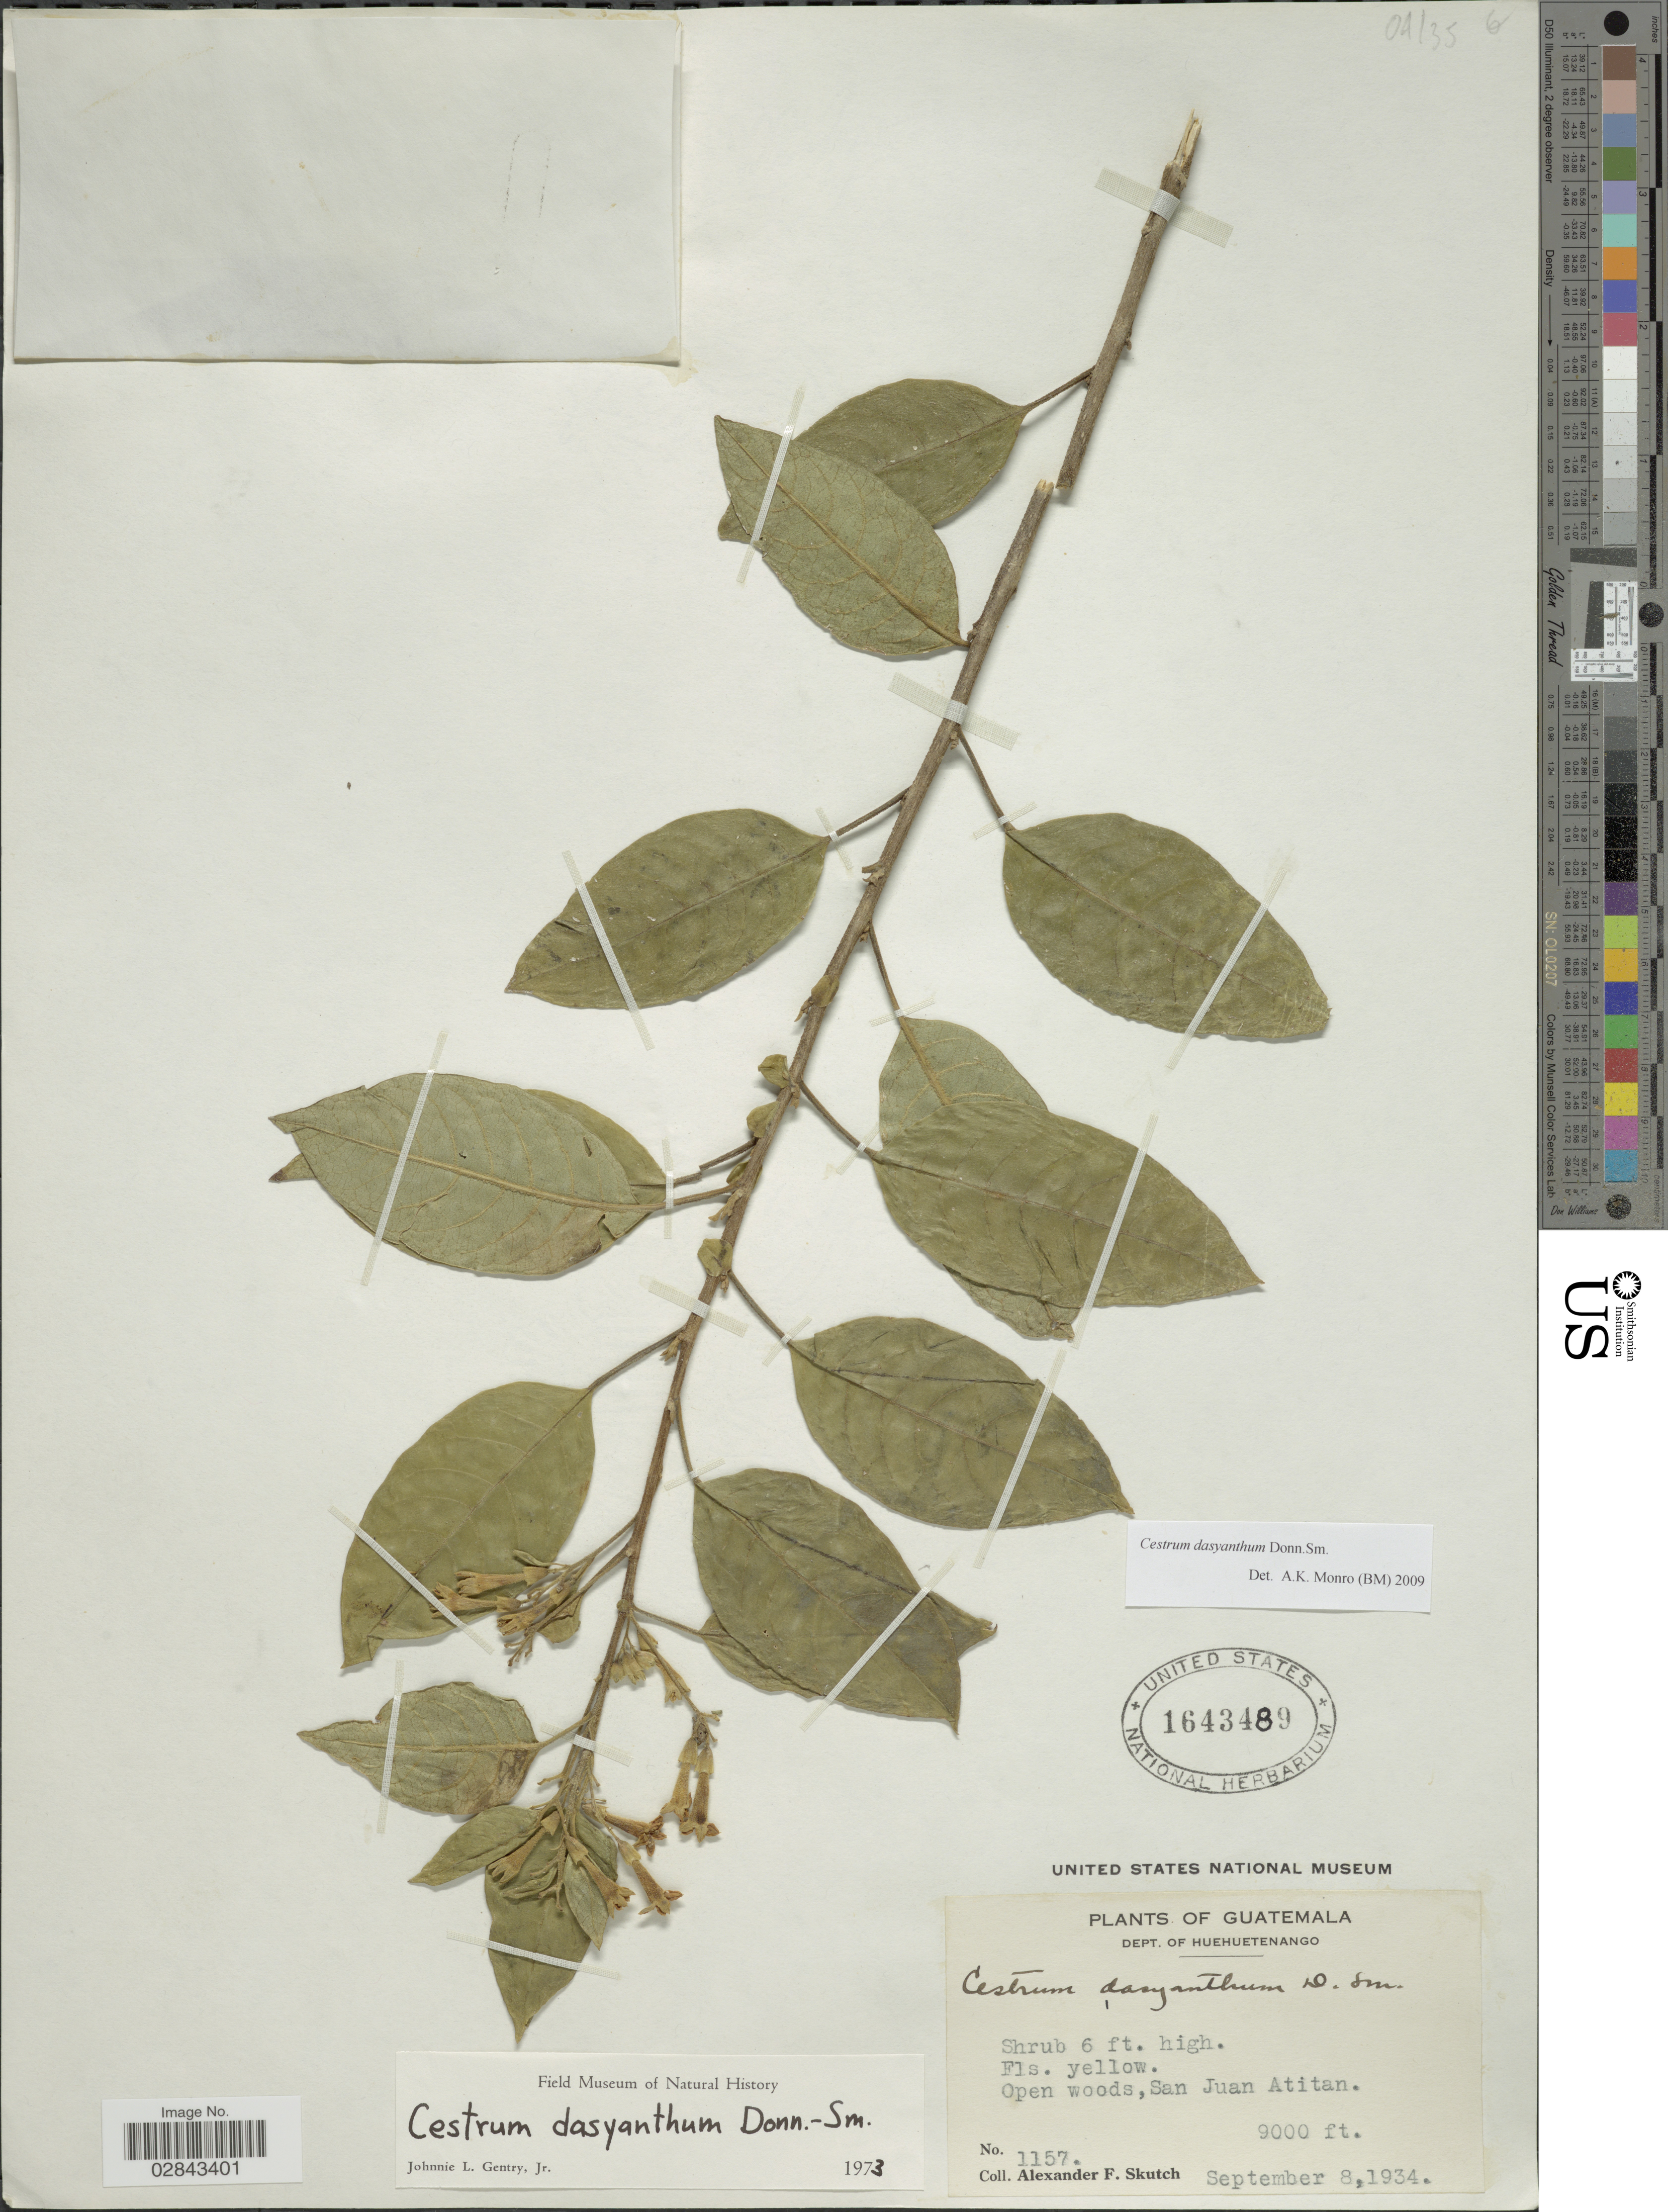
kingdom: Plantae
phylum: Tracheophyta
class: Magnoliopsida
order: Solanales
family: Solanaceae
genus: Cestrum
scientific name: Cestrum dasyanthum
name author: Donn. Sm.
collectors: A. F. Skutch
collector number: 1157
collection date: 1934-09-08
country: Guatemala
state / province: Huehuetenango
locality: Dept. of Huehuetenango. San Juan Atitan.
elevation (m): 2743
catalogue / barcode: US 1643489